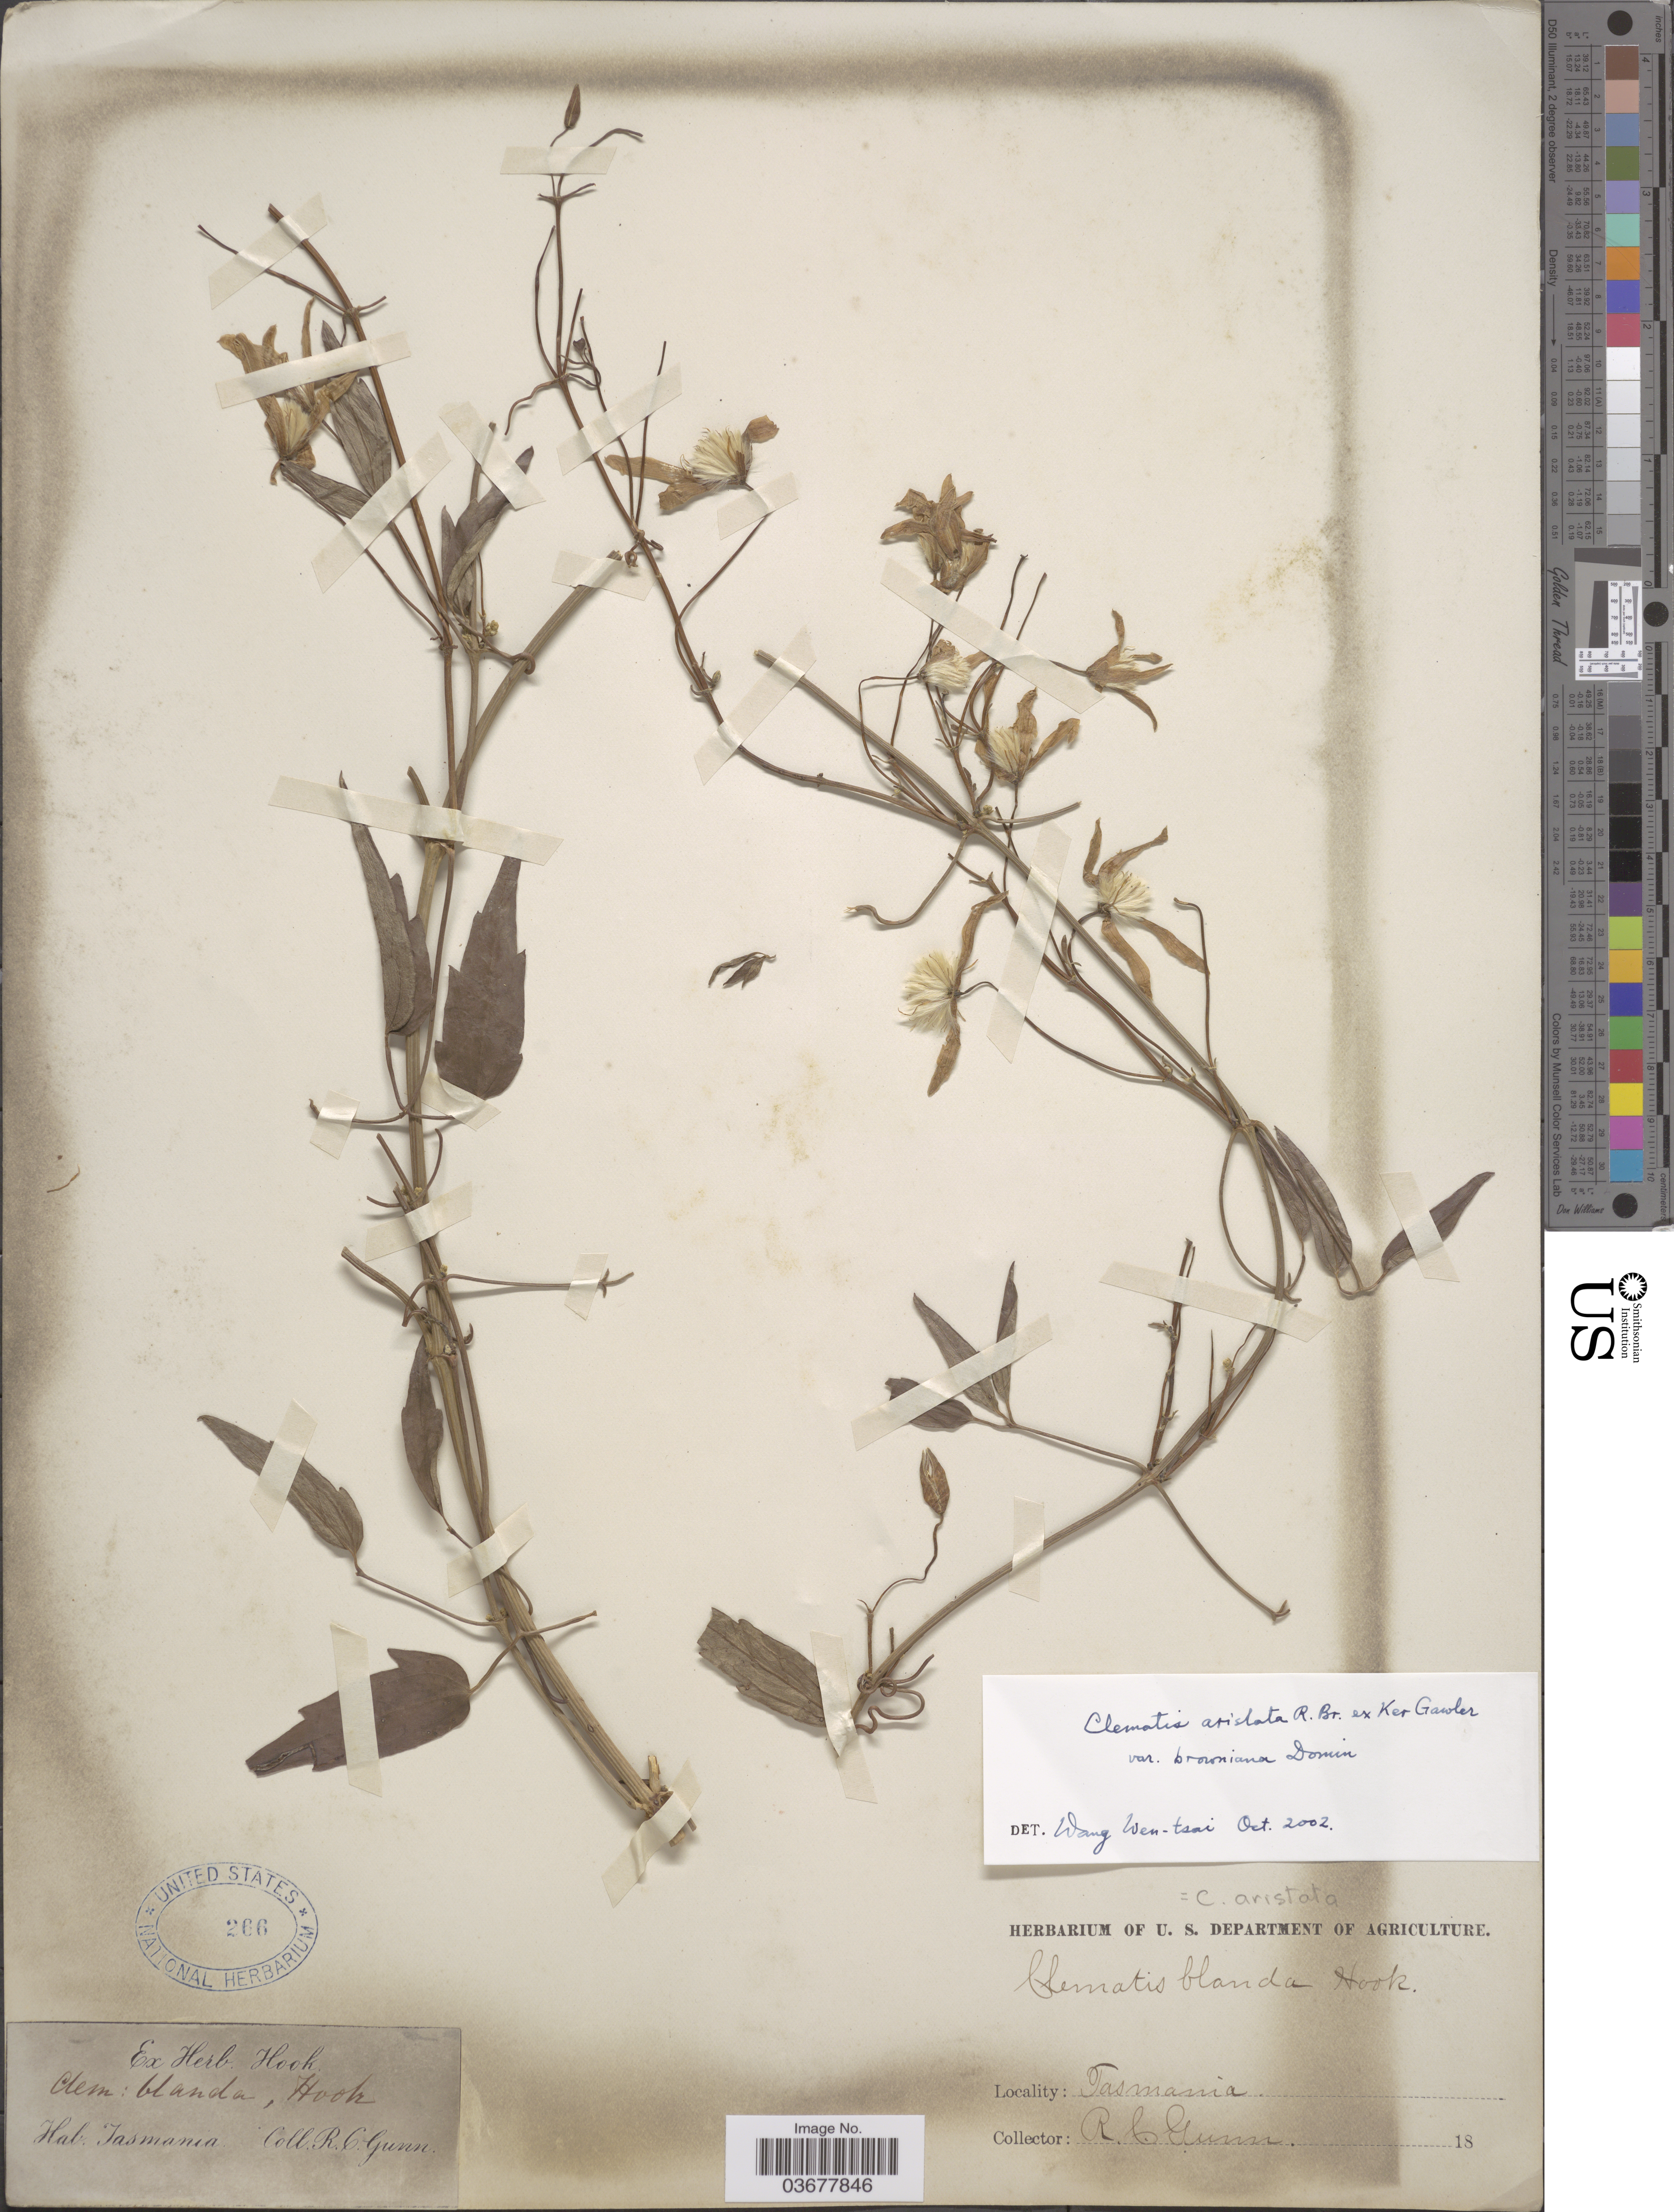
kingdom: Plantae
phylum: Tracheophyta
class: Magnoliopsida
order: Ranunculales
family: Ranunculaceae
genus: Clematis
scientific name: Clematis aristata var. browniana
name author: Domin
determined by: Wang, W. T.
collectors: R. Gunn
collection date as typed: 18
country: Australia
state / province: Tasmania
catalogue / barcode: US 266